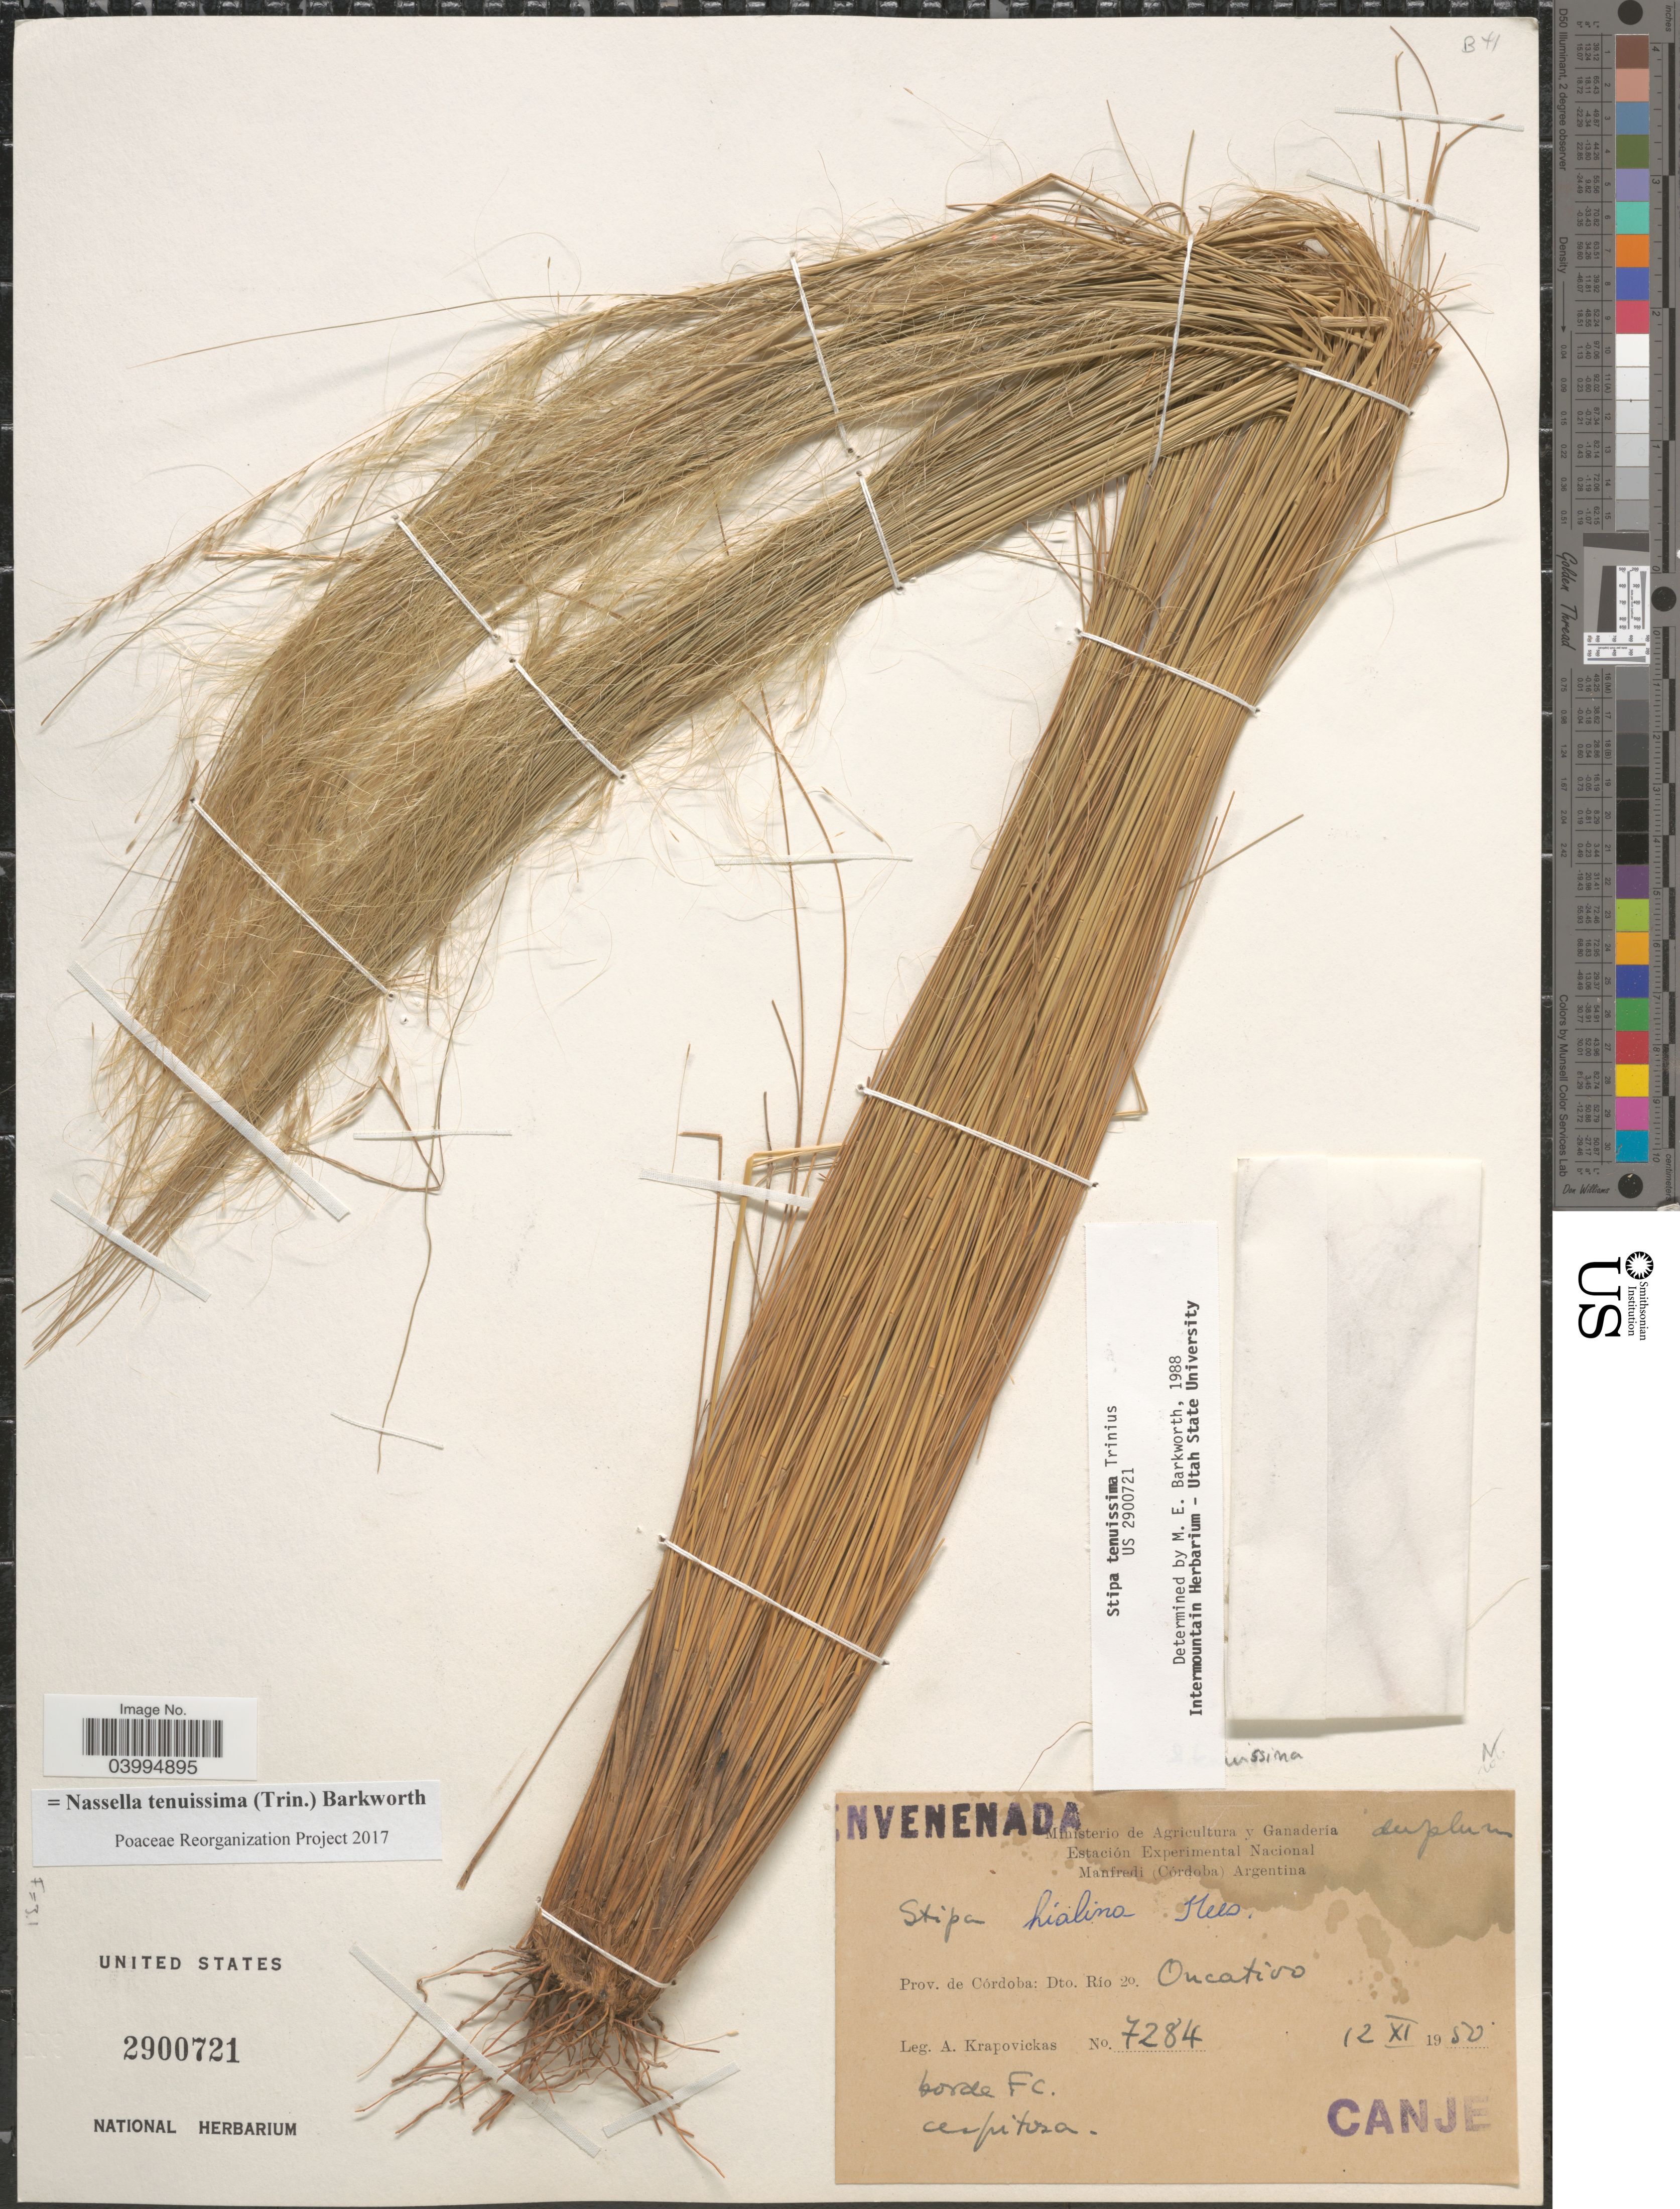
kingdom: Plantae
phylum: Tracheophyta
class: Liliopsida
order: Poales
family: Poaceae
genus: Nassella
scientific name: Nassella tenuissima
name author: (Trin.) Barkworth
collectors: A. Krapovickas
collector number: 7284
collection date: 1950-11-12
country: Argentina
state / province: Cordoba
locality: Dto. Rio 2o. Oncativo.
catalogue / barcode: US 2900721